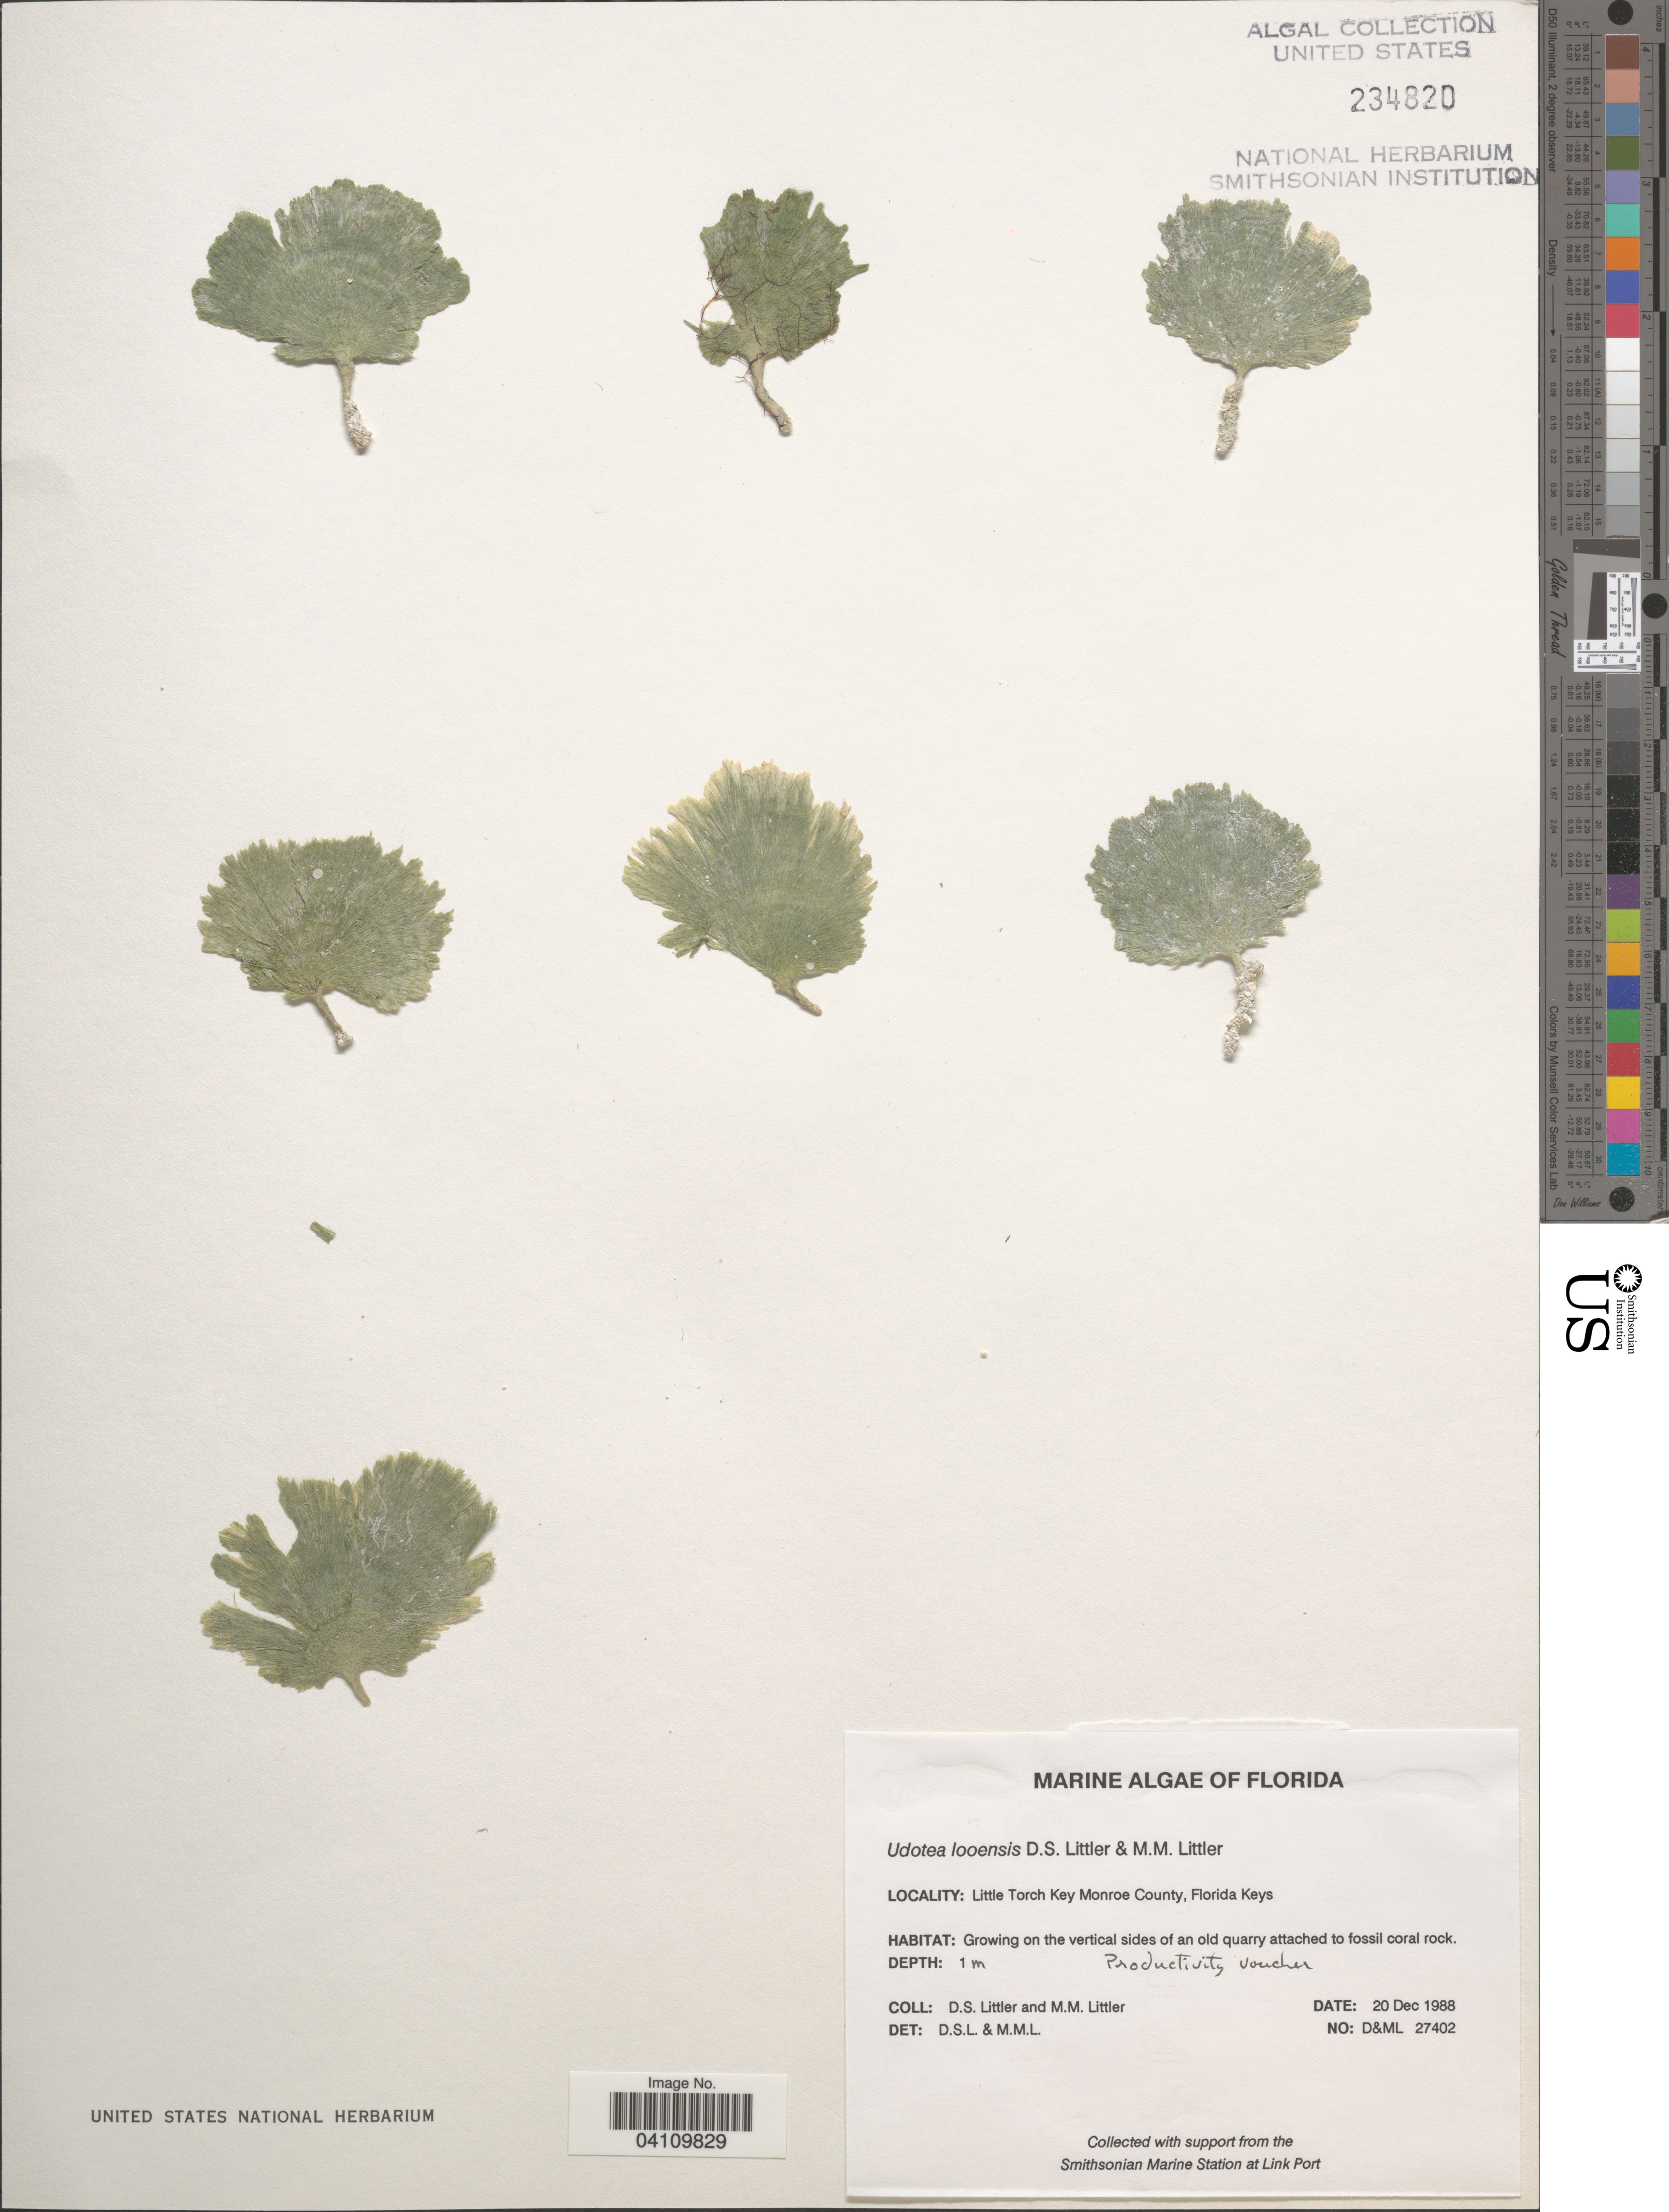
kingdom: Plantae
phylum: Chlorophyta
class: Ulvophyceae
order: Bryopsidales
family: Udoteaceae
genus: Udotea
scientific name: Udotea looensis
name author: D.S. Littler & Littler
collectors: D. S. Littler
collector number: D&ML 27402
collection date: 1988-12-20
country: United States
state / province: Florida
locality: Little Torch Key Monroe County, Florida Keys.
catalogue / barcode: US 234820